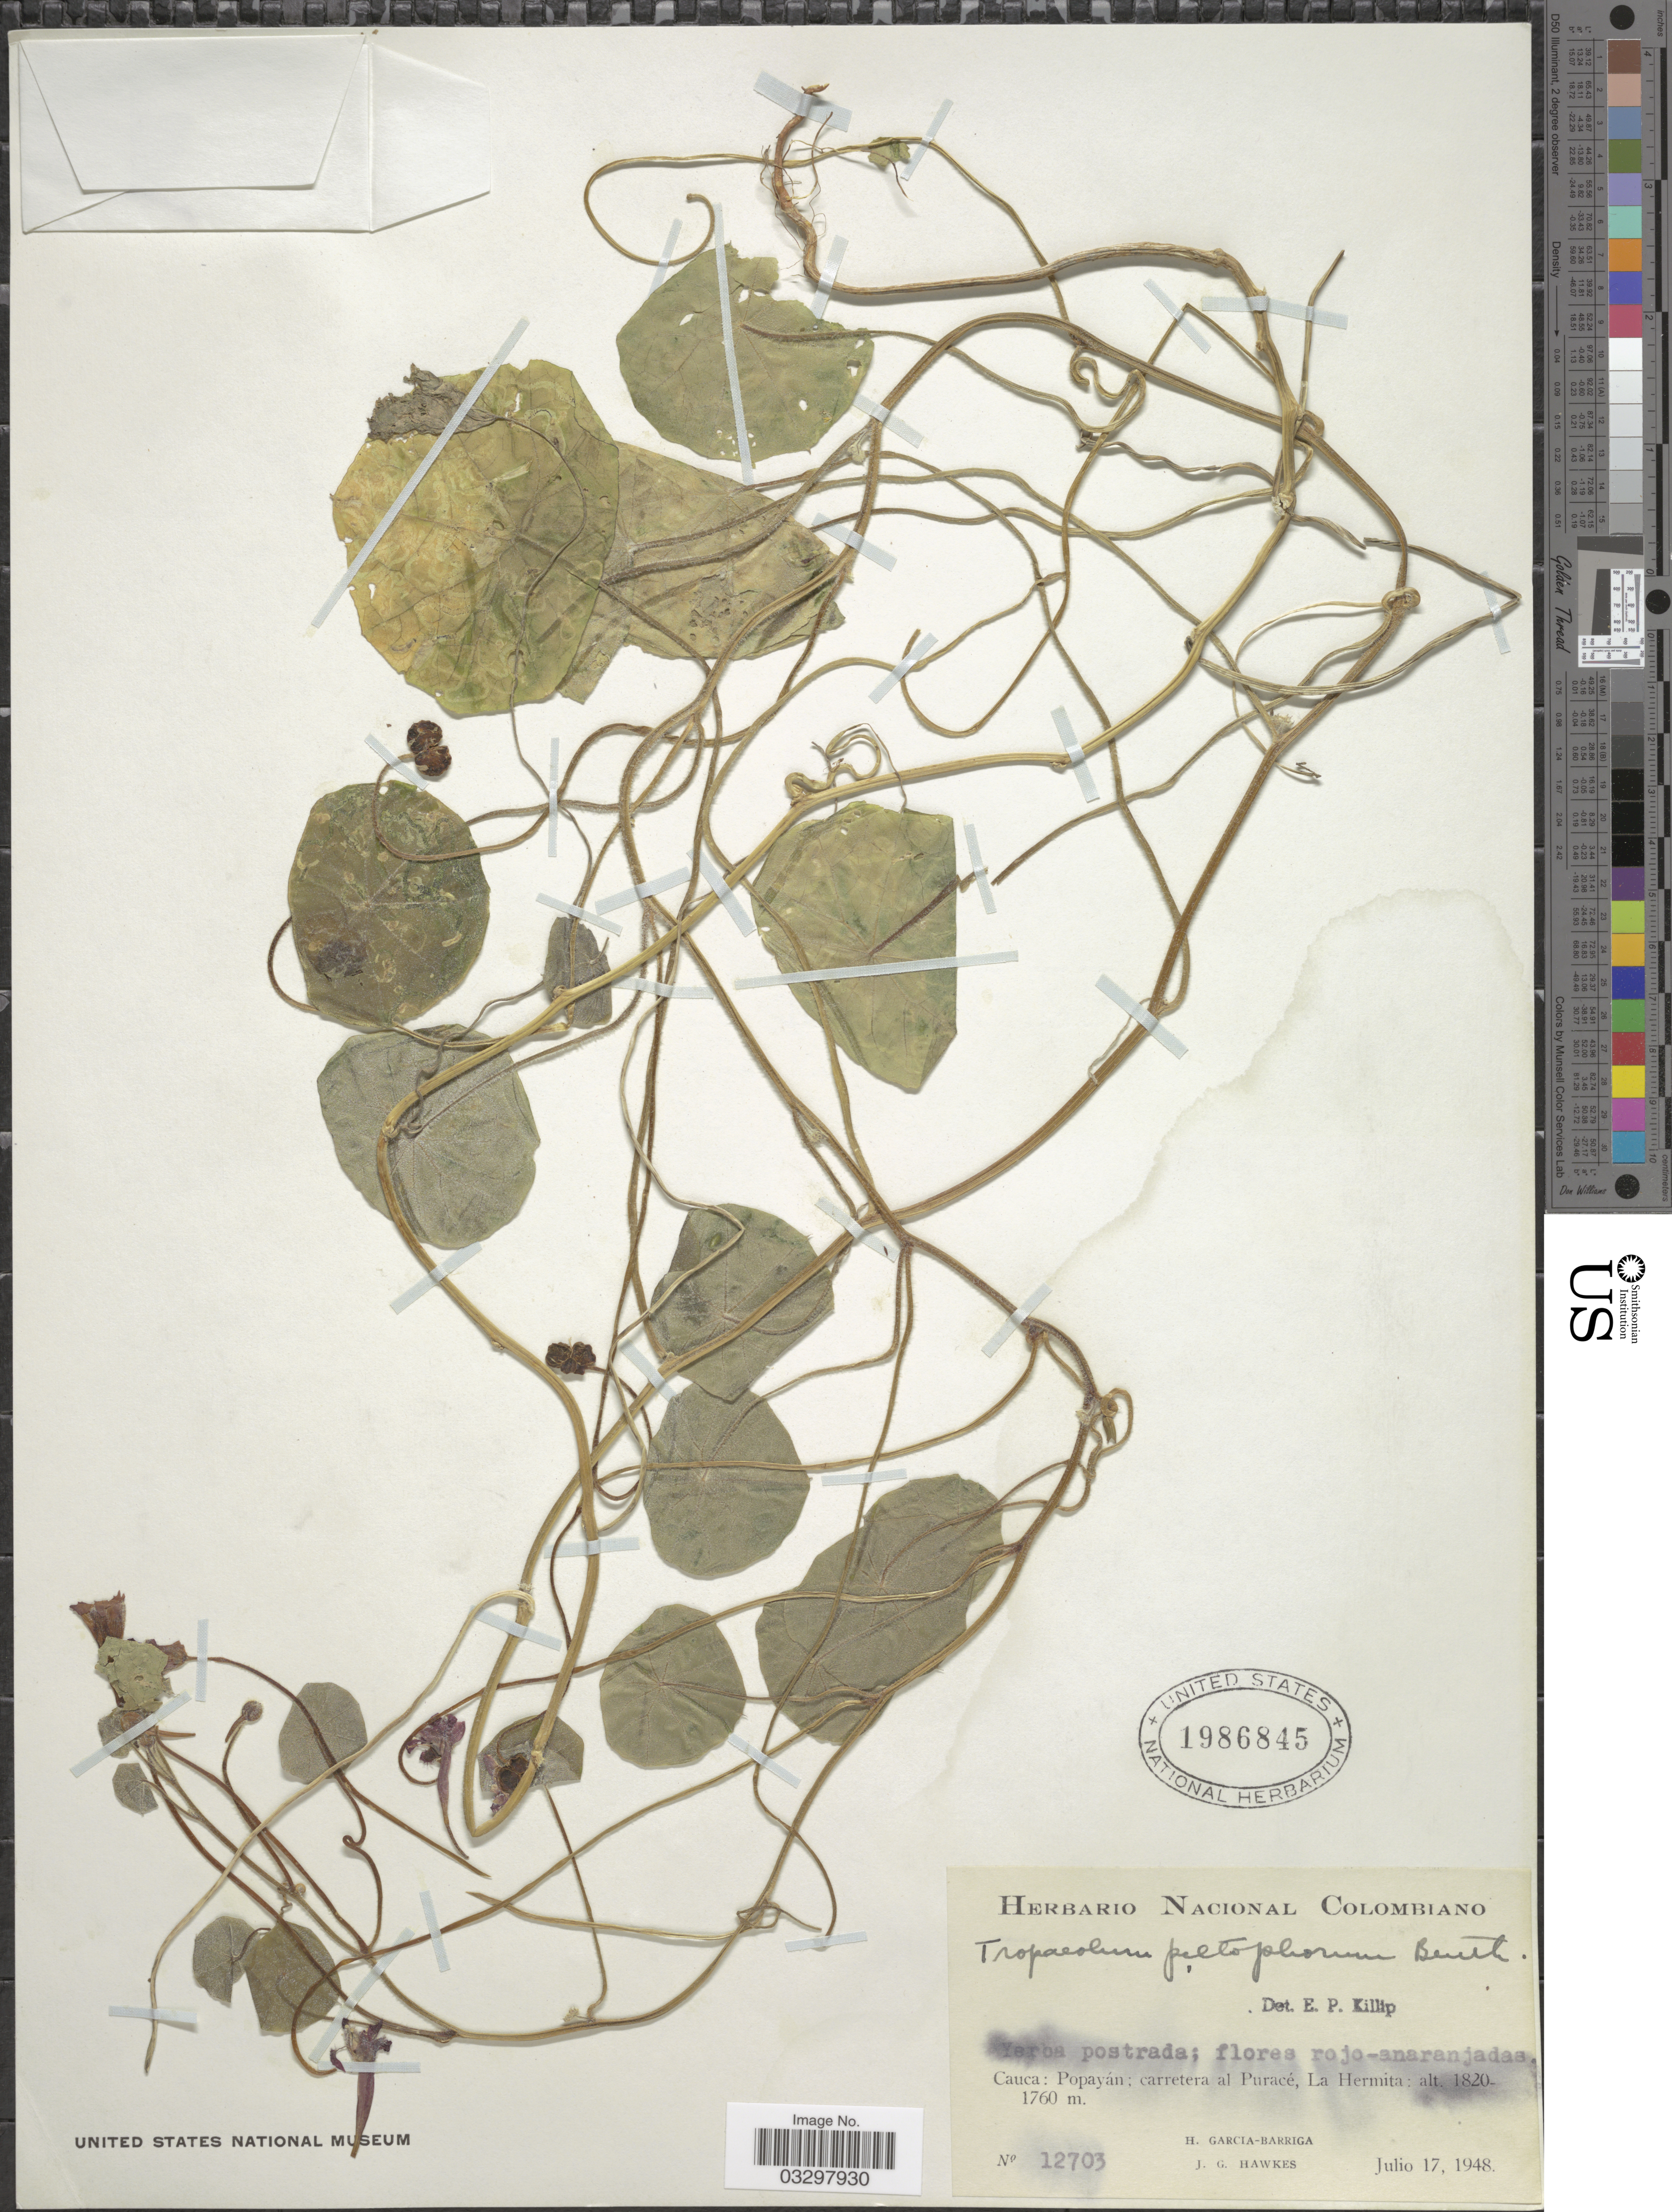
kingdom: Plantae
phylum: Tracheophyta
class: Magnoliopsida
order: Brassicales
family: Tropaeolaceae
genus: Tropaeolum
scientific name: Tropaeolum peltophorum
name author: Benth.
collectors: H. García Barriga & J. Hawkes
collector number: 12703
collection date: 1948-07-17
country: Colombia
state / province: Cauca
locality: Popayán: carretera al Puracé, La Hermita.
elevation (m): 1760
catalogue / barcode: US 1986845